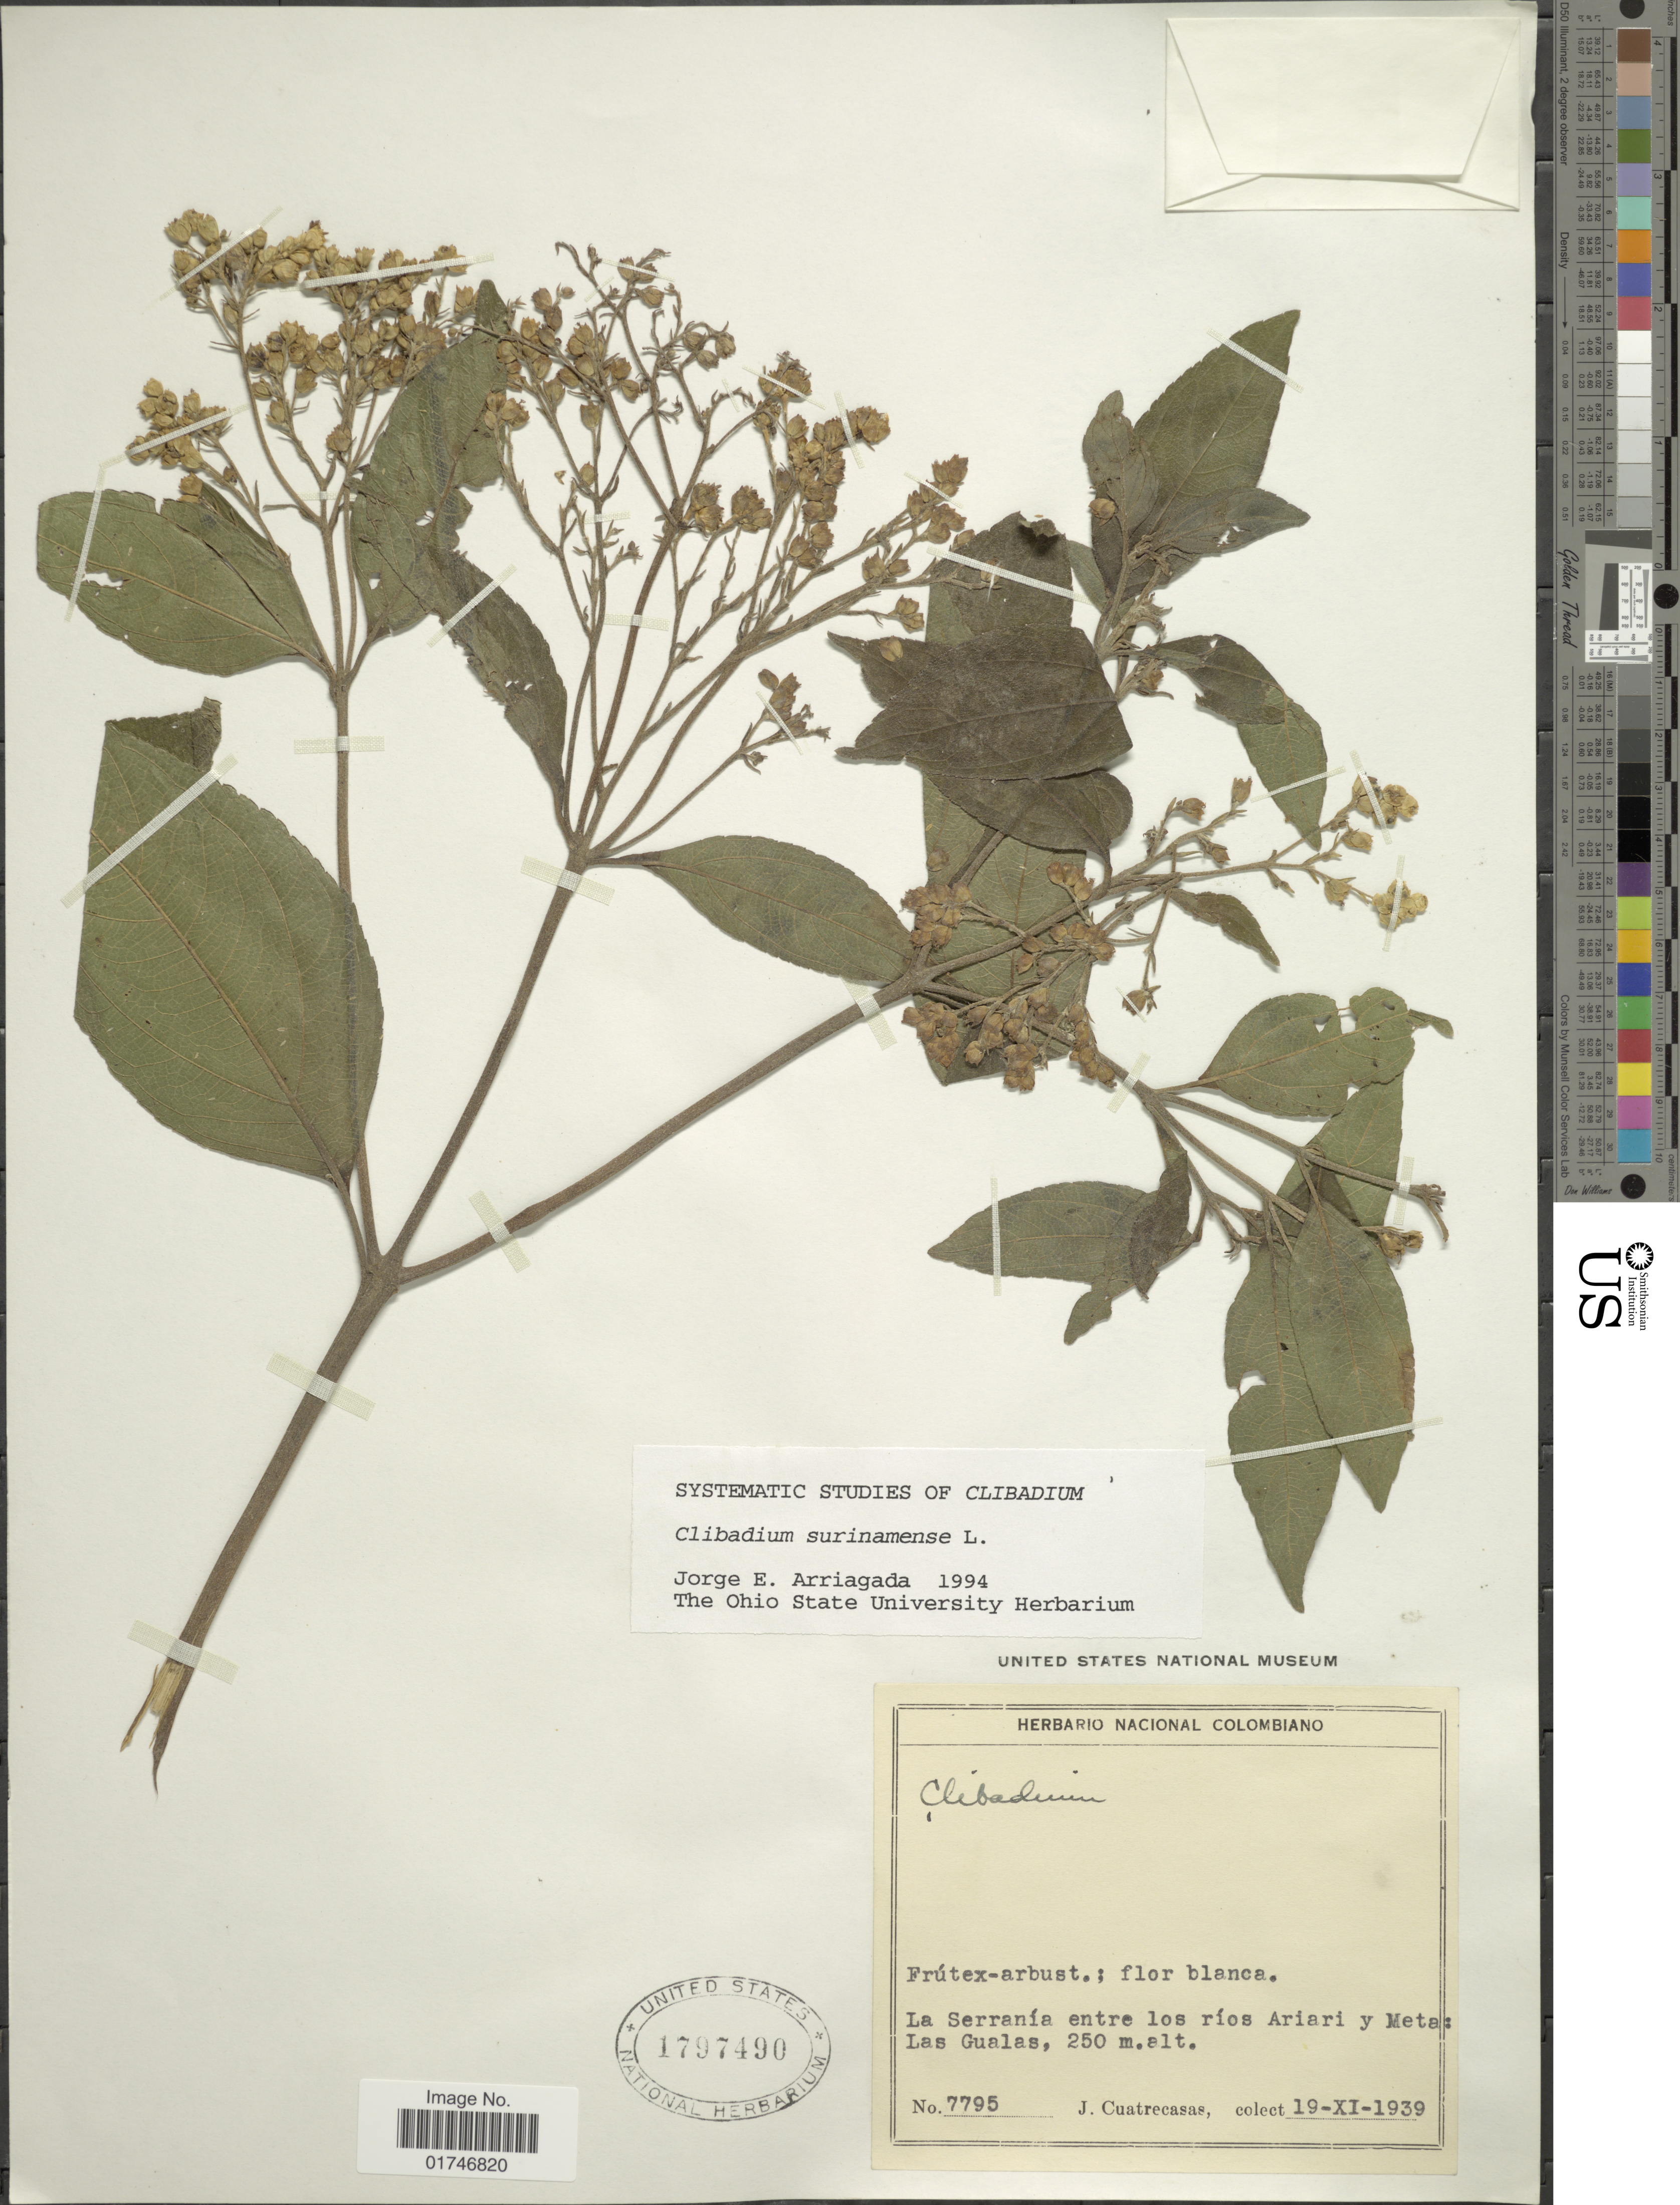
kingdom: Plantae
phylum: Tracheophyta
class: Magnoliopsida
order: Asterales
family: Asteraceae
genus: Clibadium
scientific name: Clibadium surinamense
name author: L.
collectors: J. Cuatrecasas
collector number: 7795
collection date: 1939-11-19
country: Colombia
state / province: Meta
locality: La Serranía entre los ríos Ariari y Meta: Las Gualas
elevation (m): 250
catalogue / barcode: US 1797490